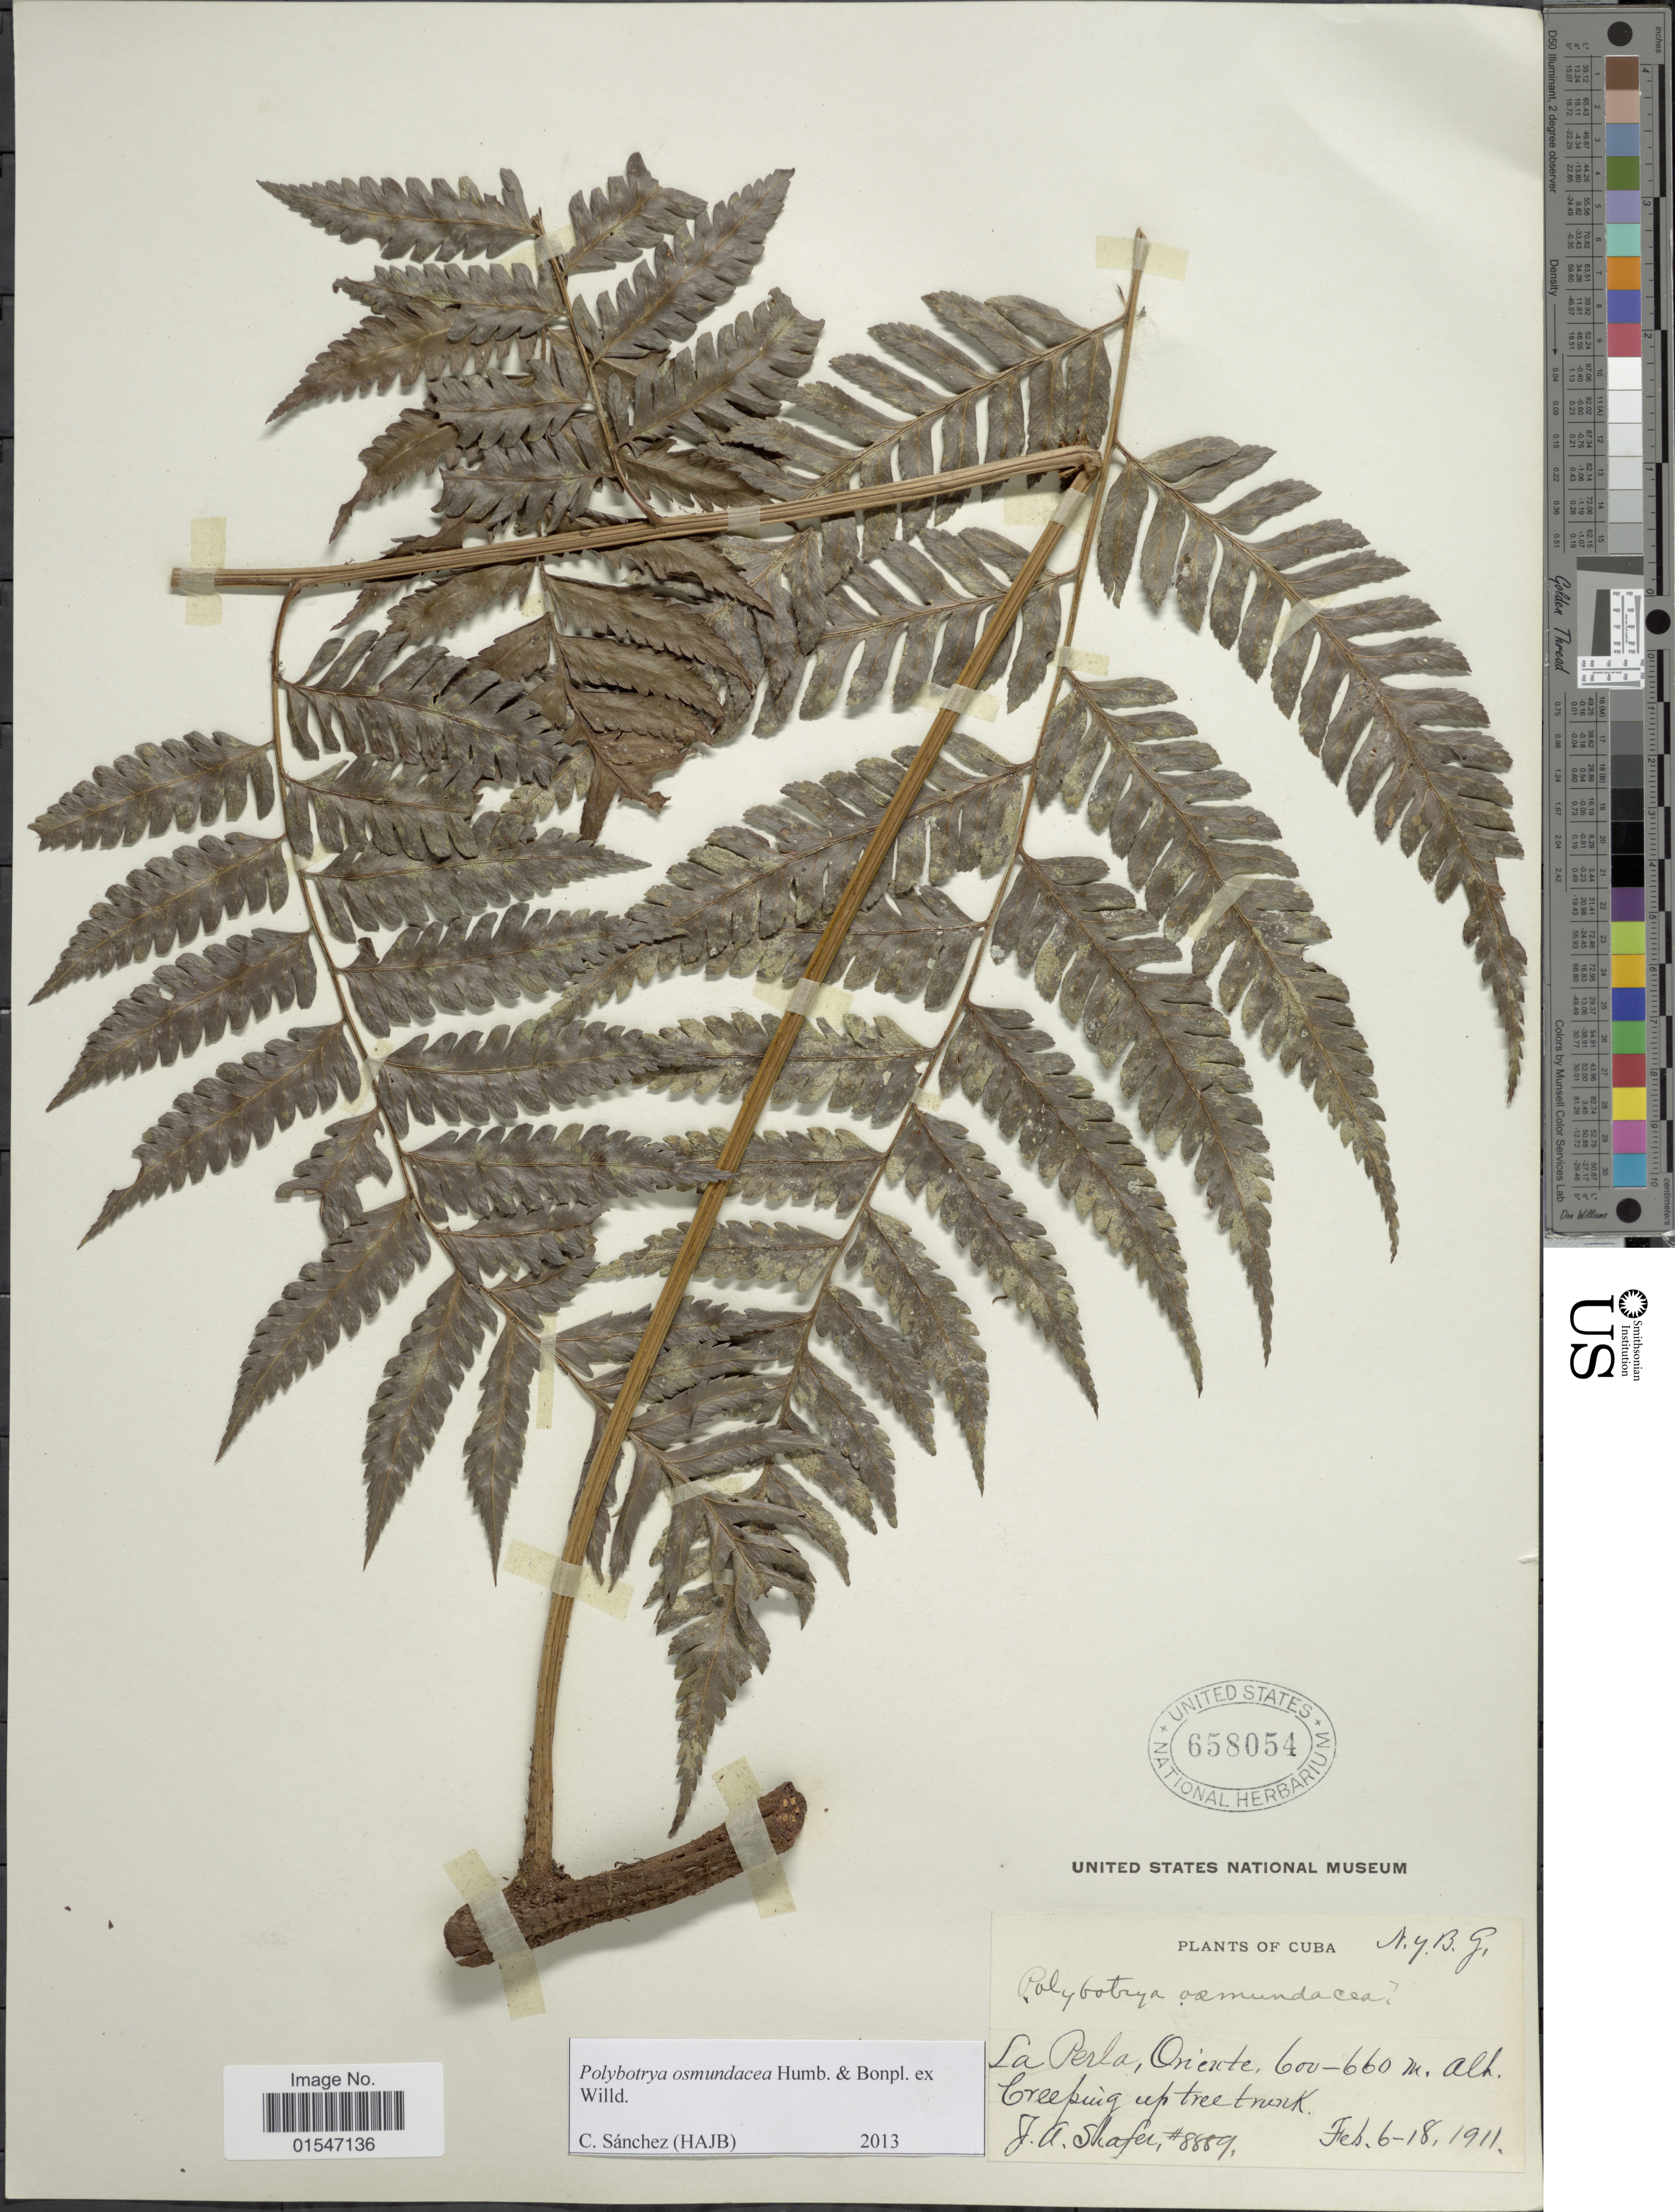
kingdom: Plantae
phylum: Tracheophyta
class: Polypodiopsida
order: Polypodiales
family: Dryopteridaceae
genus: Polybotrya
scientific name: Polybotrya osmundacea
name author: Humb. & Bonpl. ex Willd.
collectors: J. A. Shafer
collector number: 8889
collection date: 1911-02-06/1911-02-18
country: Cuba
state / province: Oriente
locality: La Perla, Oriente. Cuba.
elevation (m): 600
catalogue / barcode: US 658054